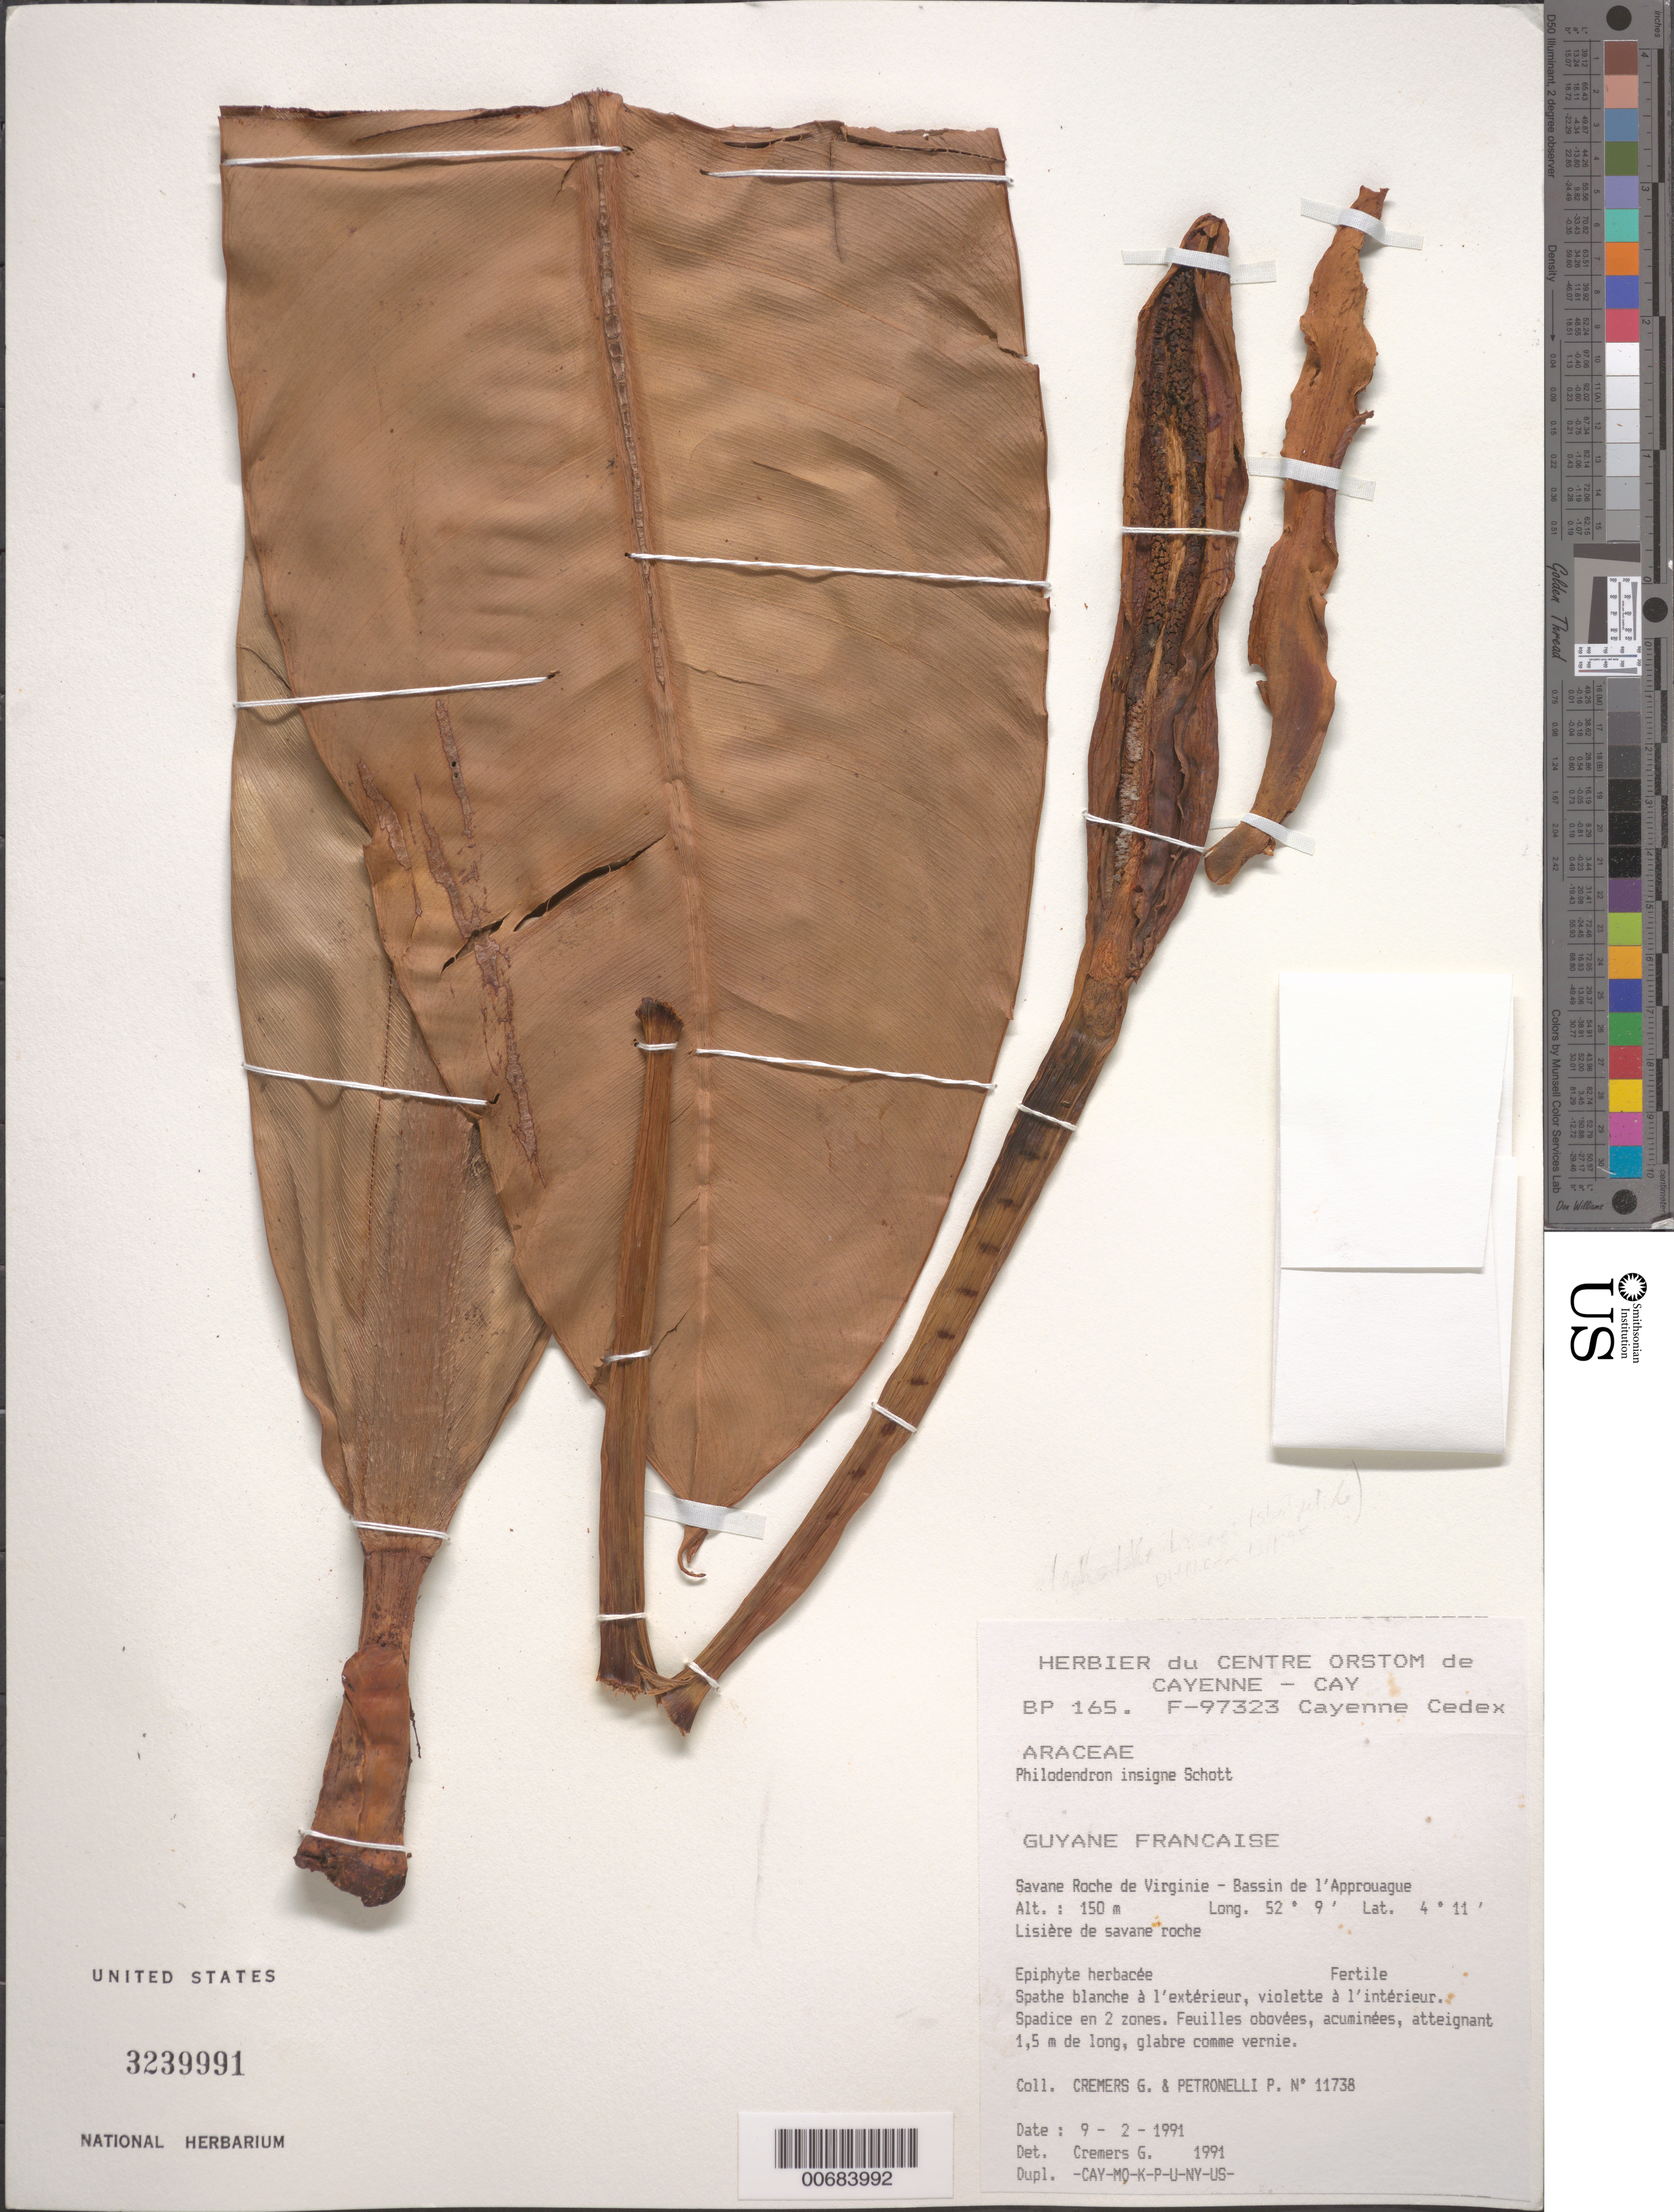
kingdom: Plantae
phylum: Tracheophyta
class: Liliopsida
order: Alismatales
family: Araceae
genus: Philodendron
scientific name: Philodendron insigne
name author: Schott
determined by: Cremers, Georges A.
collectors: G. Cremers & P. Petronelli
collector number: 11738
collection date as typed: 9-Feb-91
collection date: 1991-02-09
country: French Guiana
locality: Savane Roche de Virginie, Bassin de l'Approuague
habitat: Lisière de savane roche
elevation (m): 150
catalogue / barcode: US 3239991